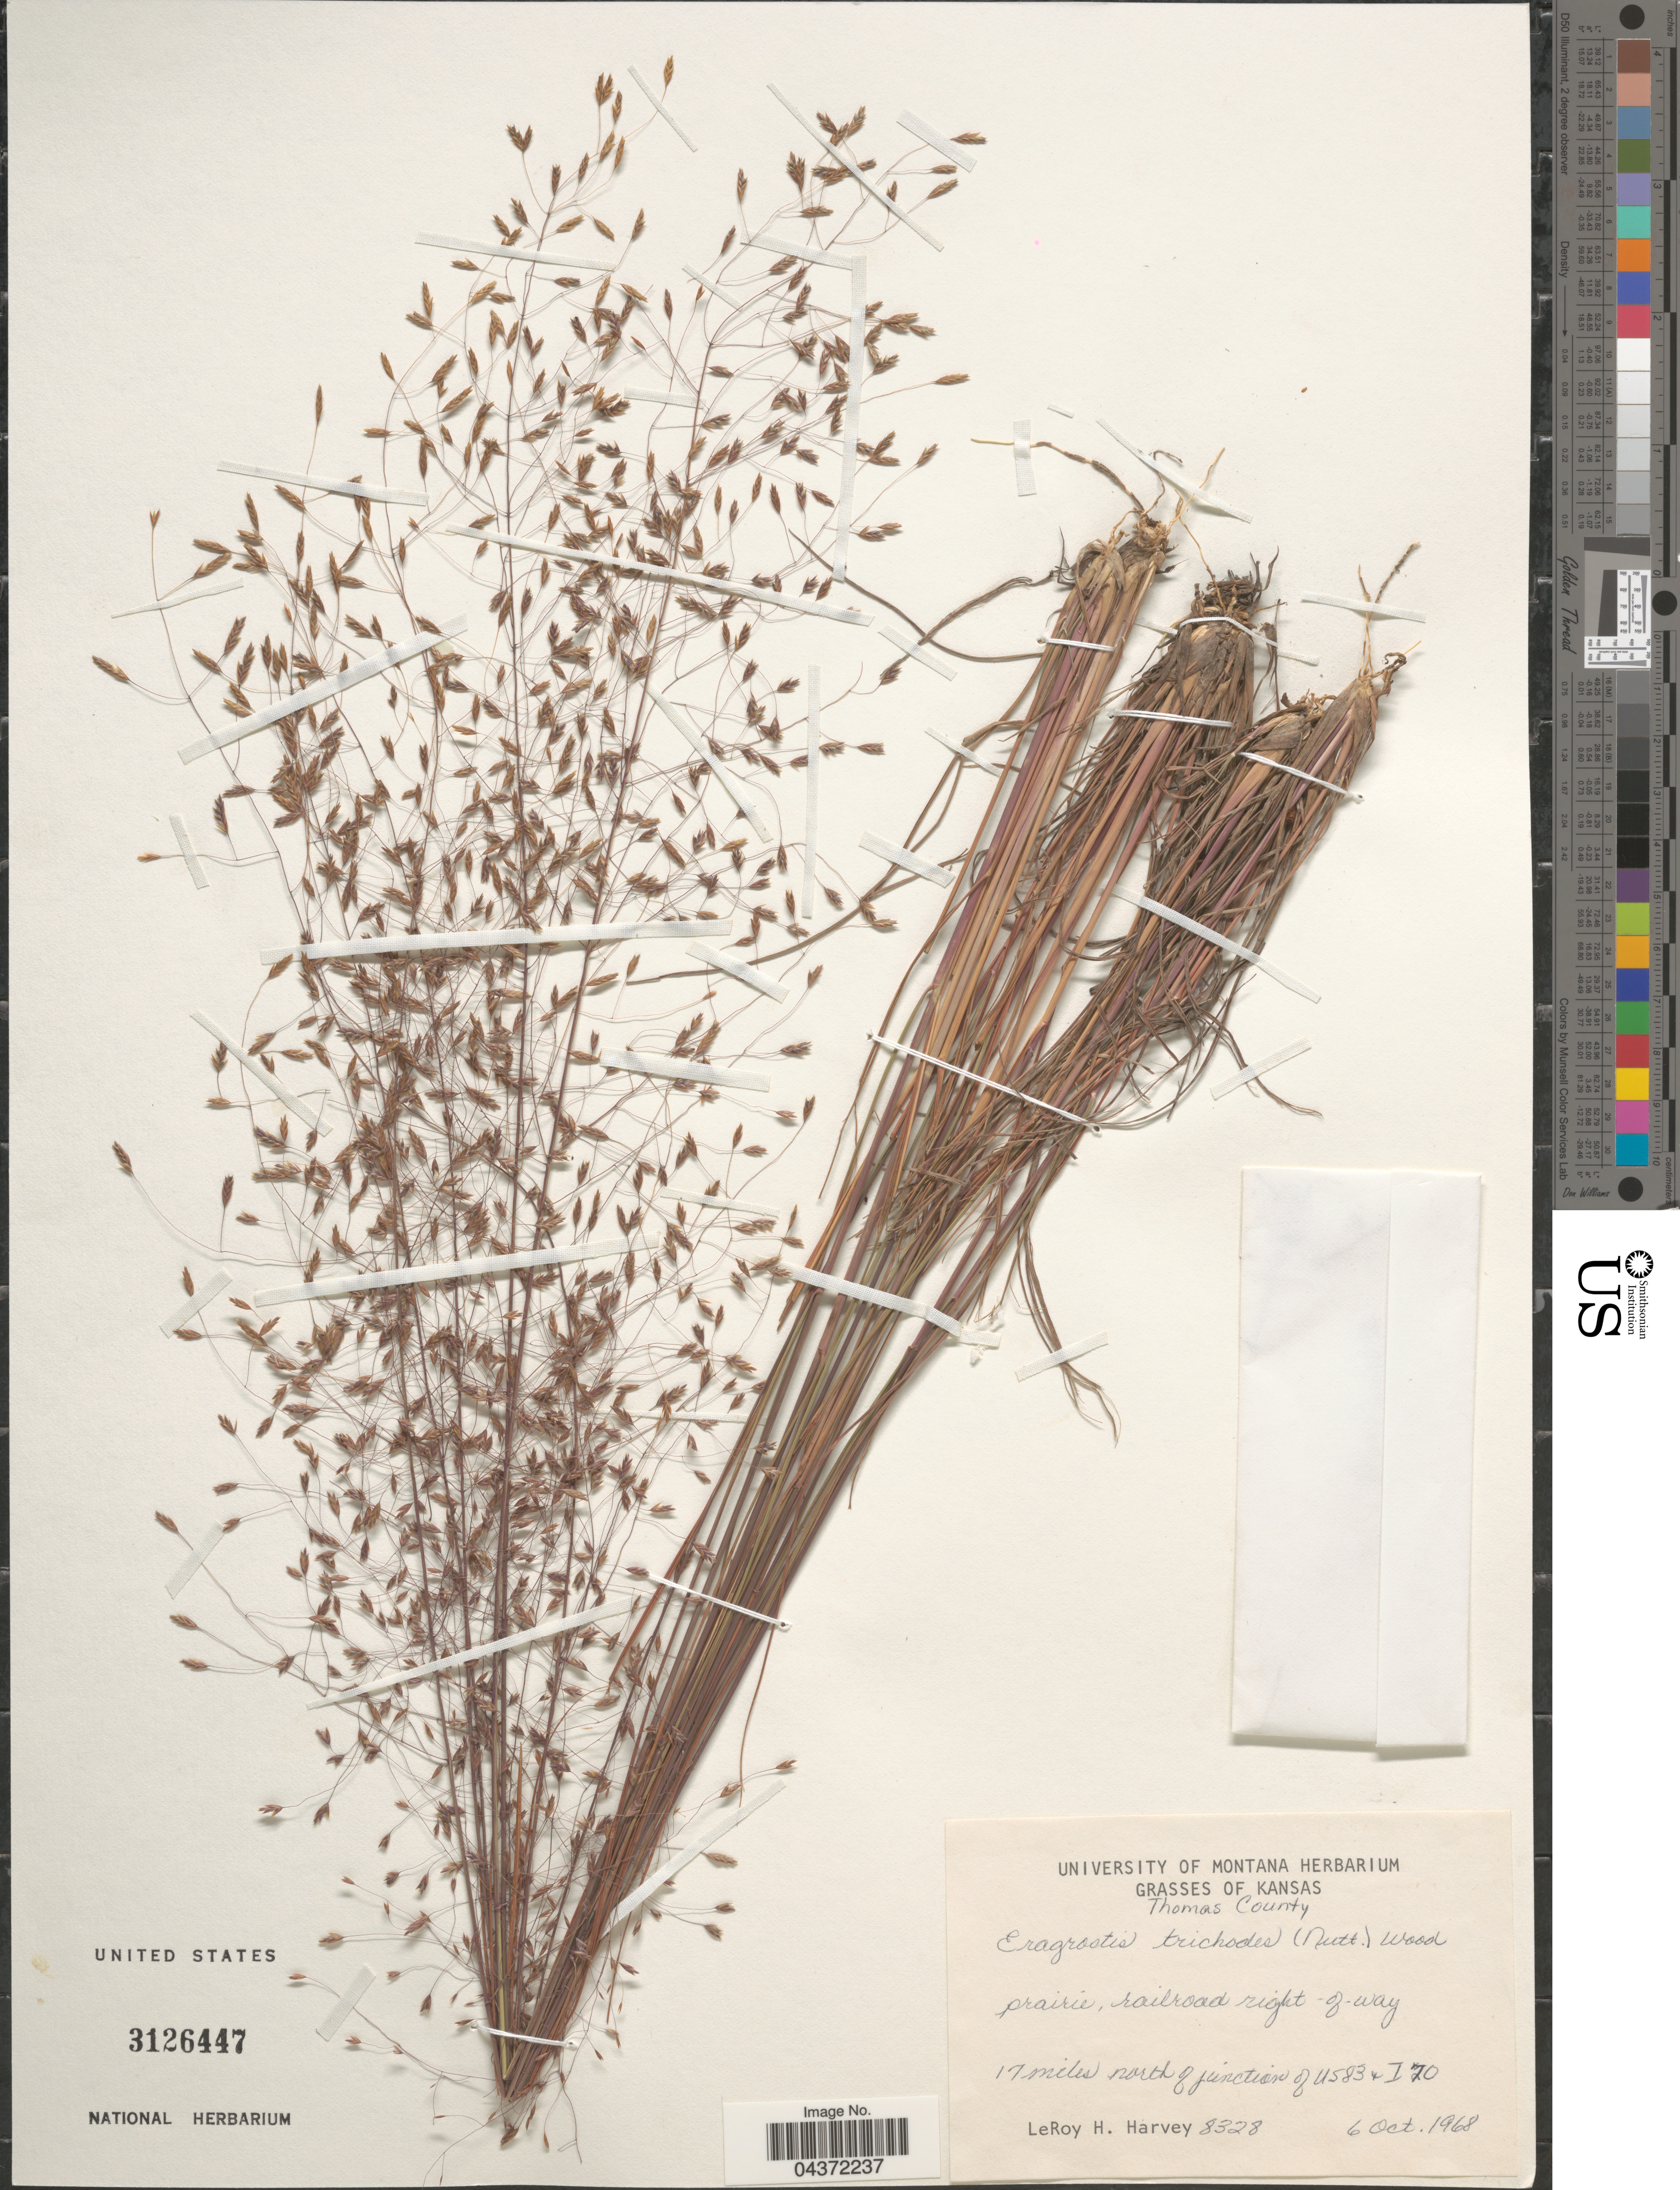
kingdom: Plantae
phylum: Tracheophyta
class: Liliopsida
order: Poales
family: Poaceae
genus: Eragrostis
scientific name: Eragrostis trichodes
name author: (Nutt.) Alph. Wood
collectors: L. H. Harvey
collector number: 8328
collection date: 1968-10-06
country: United States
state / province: Kansas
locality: Thomas County. Prairie, railroad right-of-way. 17 miles north of junction of US 83 & I 70.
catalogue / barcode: US 3126447